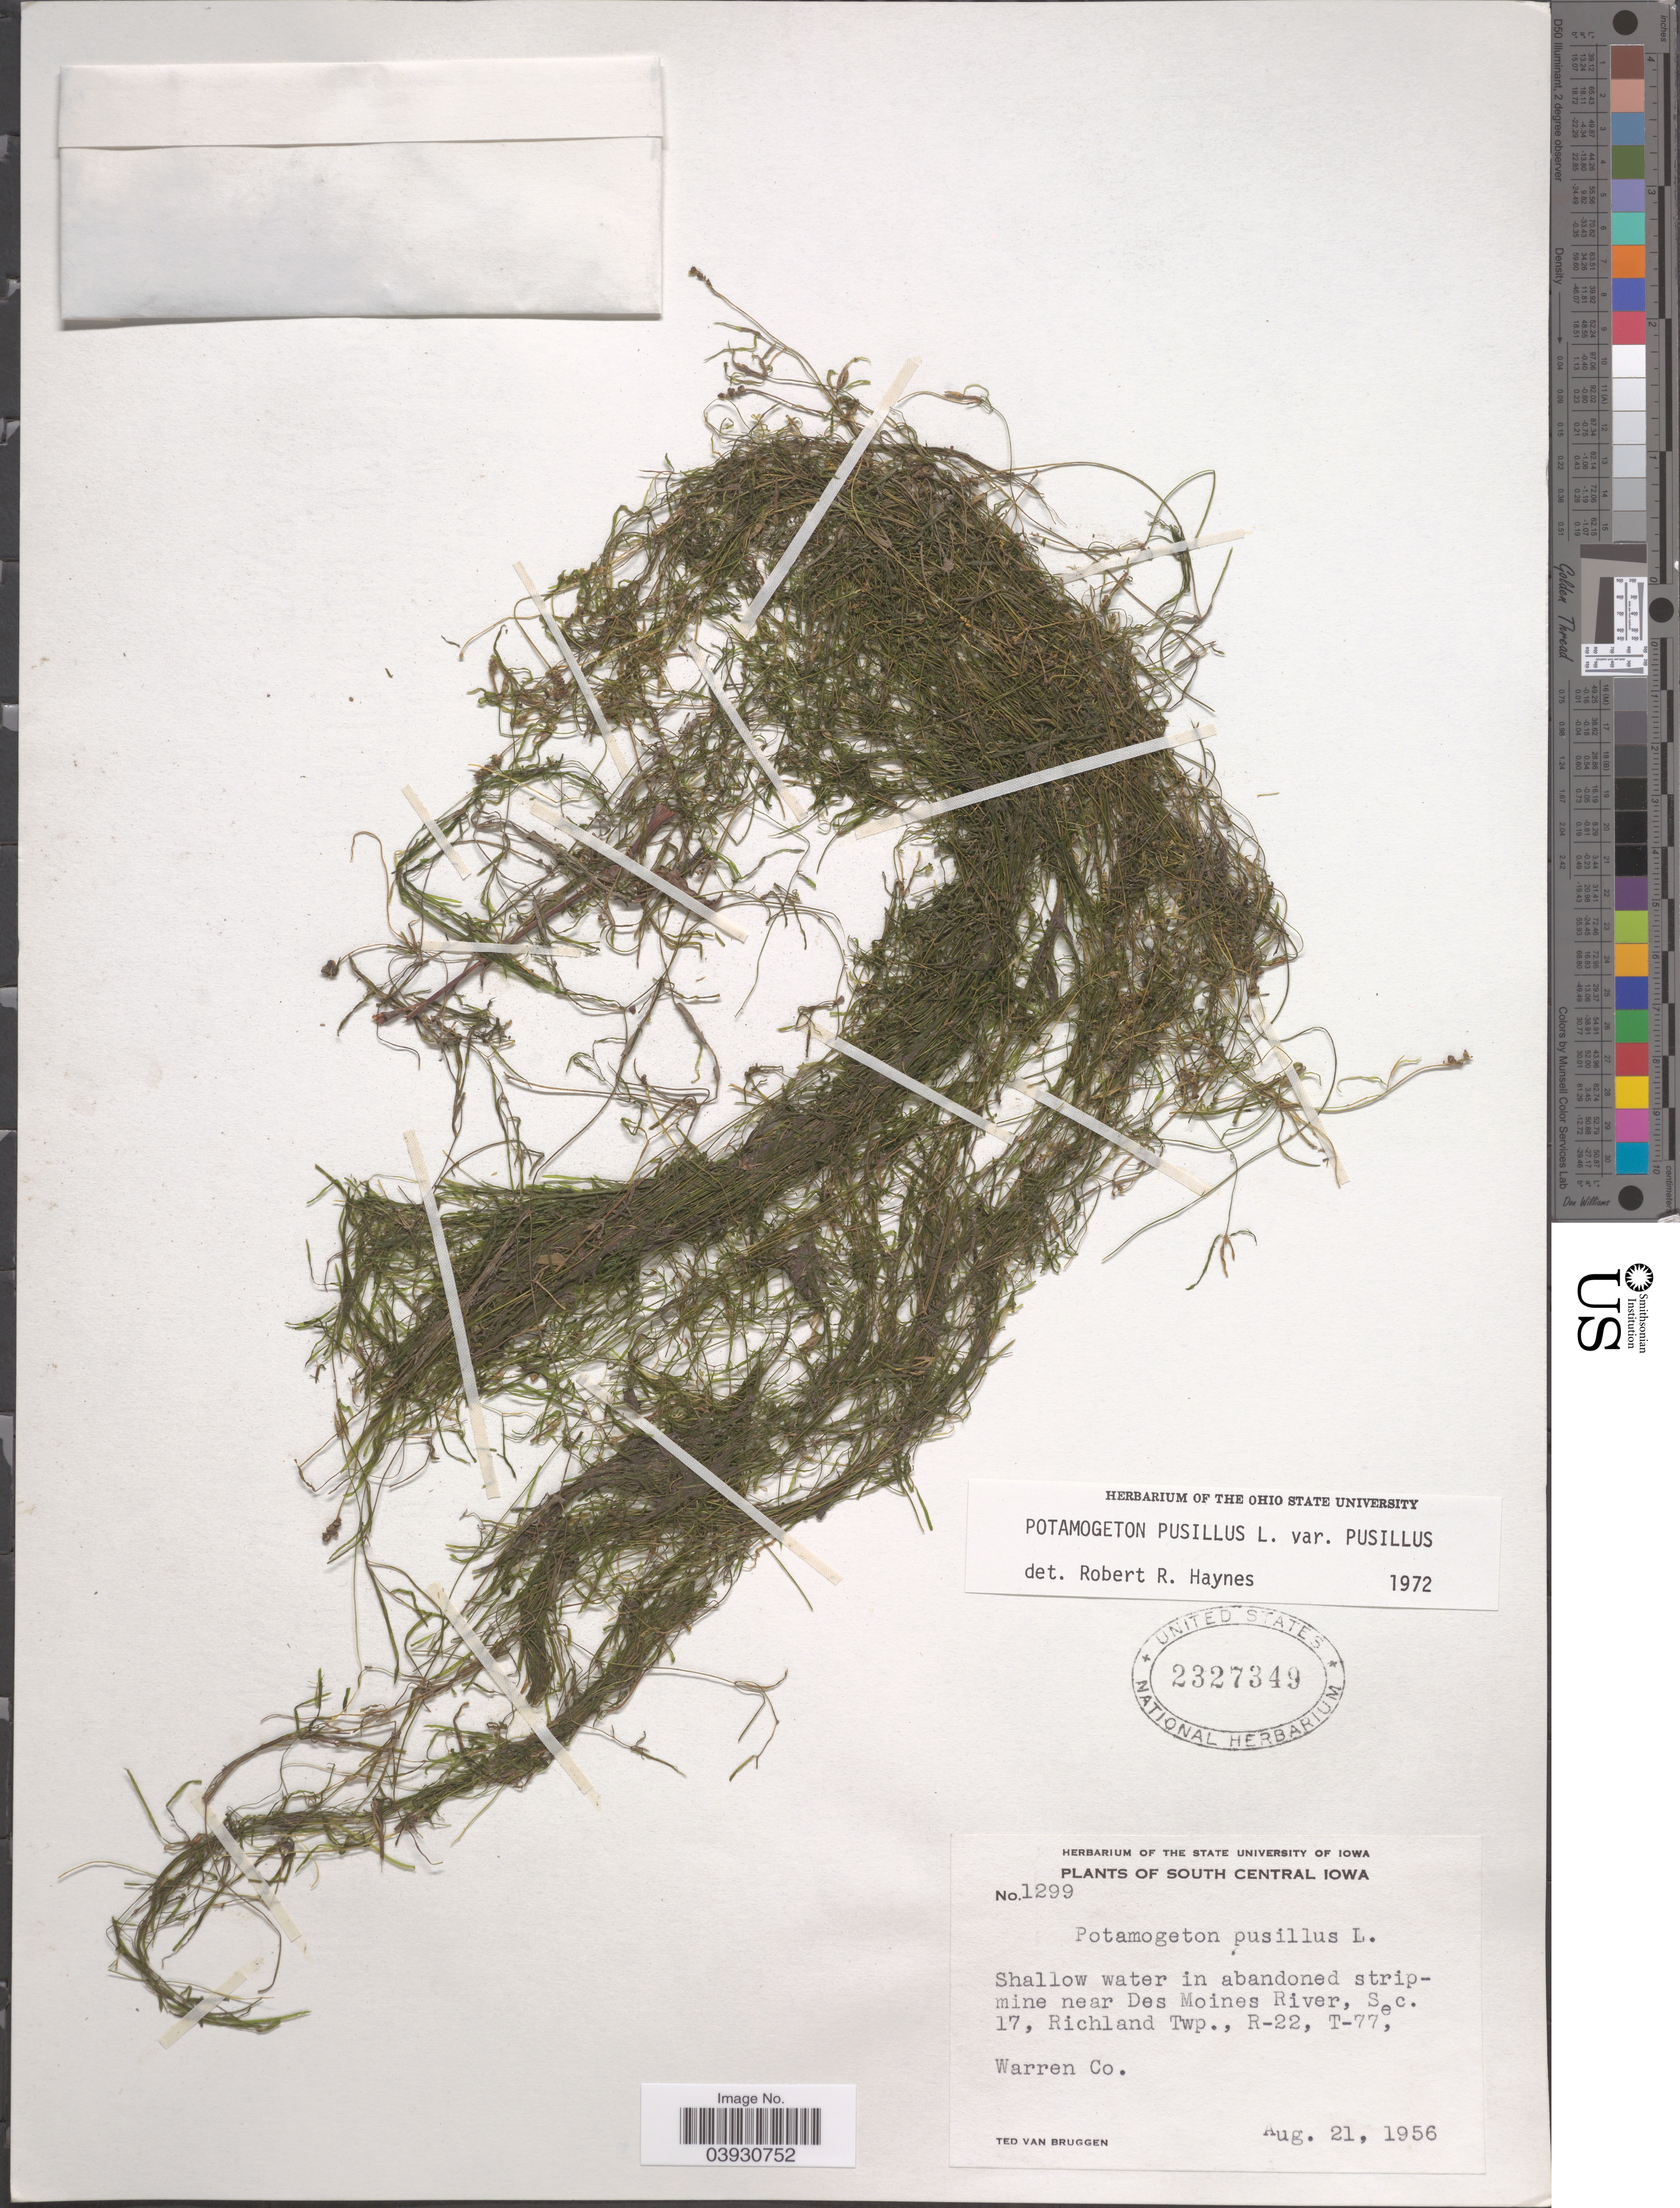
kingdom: Plantae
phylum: Tracheophyta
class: Liliopsida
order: Alismatales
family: Potamogetonaceae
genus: Potamogeton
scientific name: Potamogeton pusillus var. pusillus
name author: L.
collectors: T. van Bruggen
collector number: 1299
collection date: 1956-08-21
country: United States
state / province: Iowa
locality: South Central Iowa. In abandoned stripmine near Des Moines River, Sec. 17, Richland Twp., R-22, T-77, Warren Co.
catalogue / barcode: US 2327349